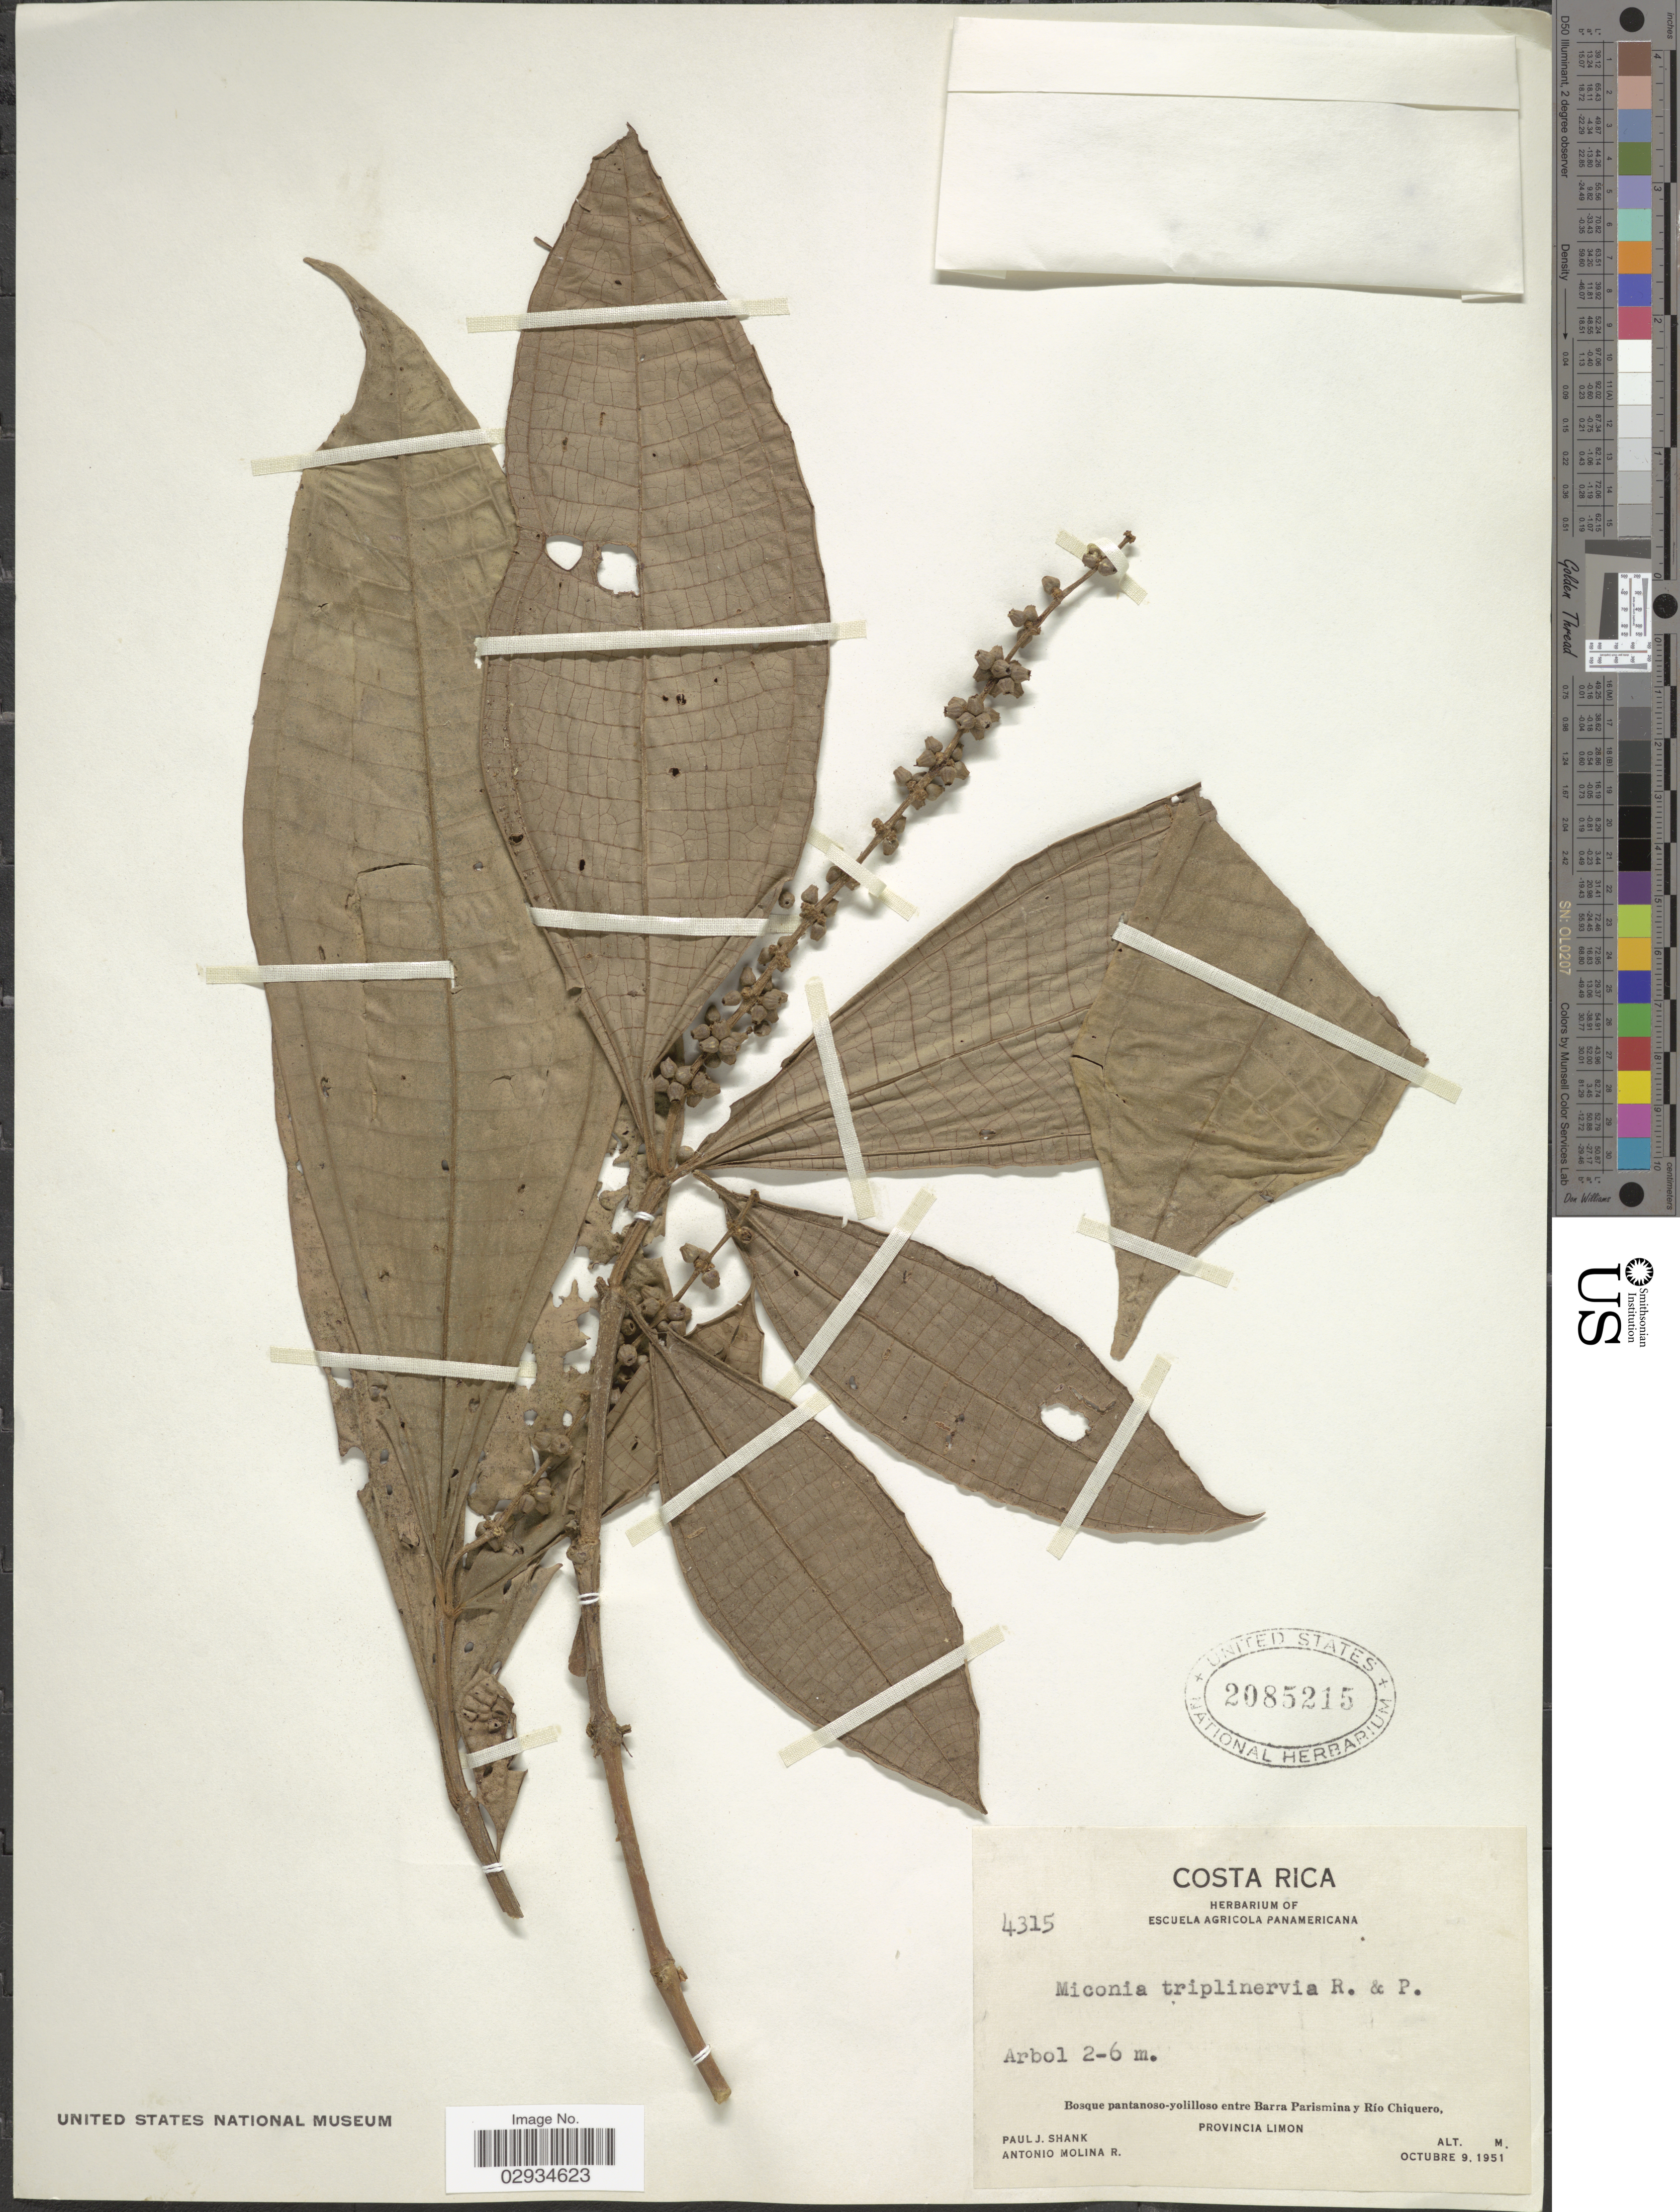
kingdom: Plantae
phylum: Tracheophyta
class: Magnoliopsida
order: Myrtales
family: Melastomataceae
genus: Miconia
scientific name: Miconia triplinervis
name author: Ruiz & Pav.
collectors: P. J. Shank & A. Molina R.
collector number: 4315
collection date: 1951-10-09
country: Costa Rica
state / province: Limón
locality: Bosque pantanoso-yolilloso entre Barra Parismina y Río Chiquero.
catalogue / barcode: US 2085215